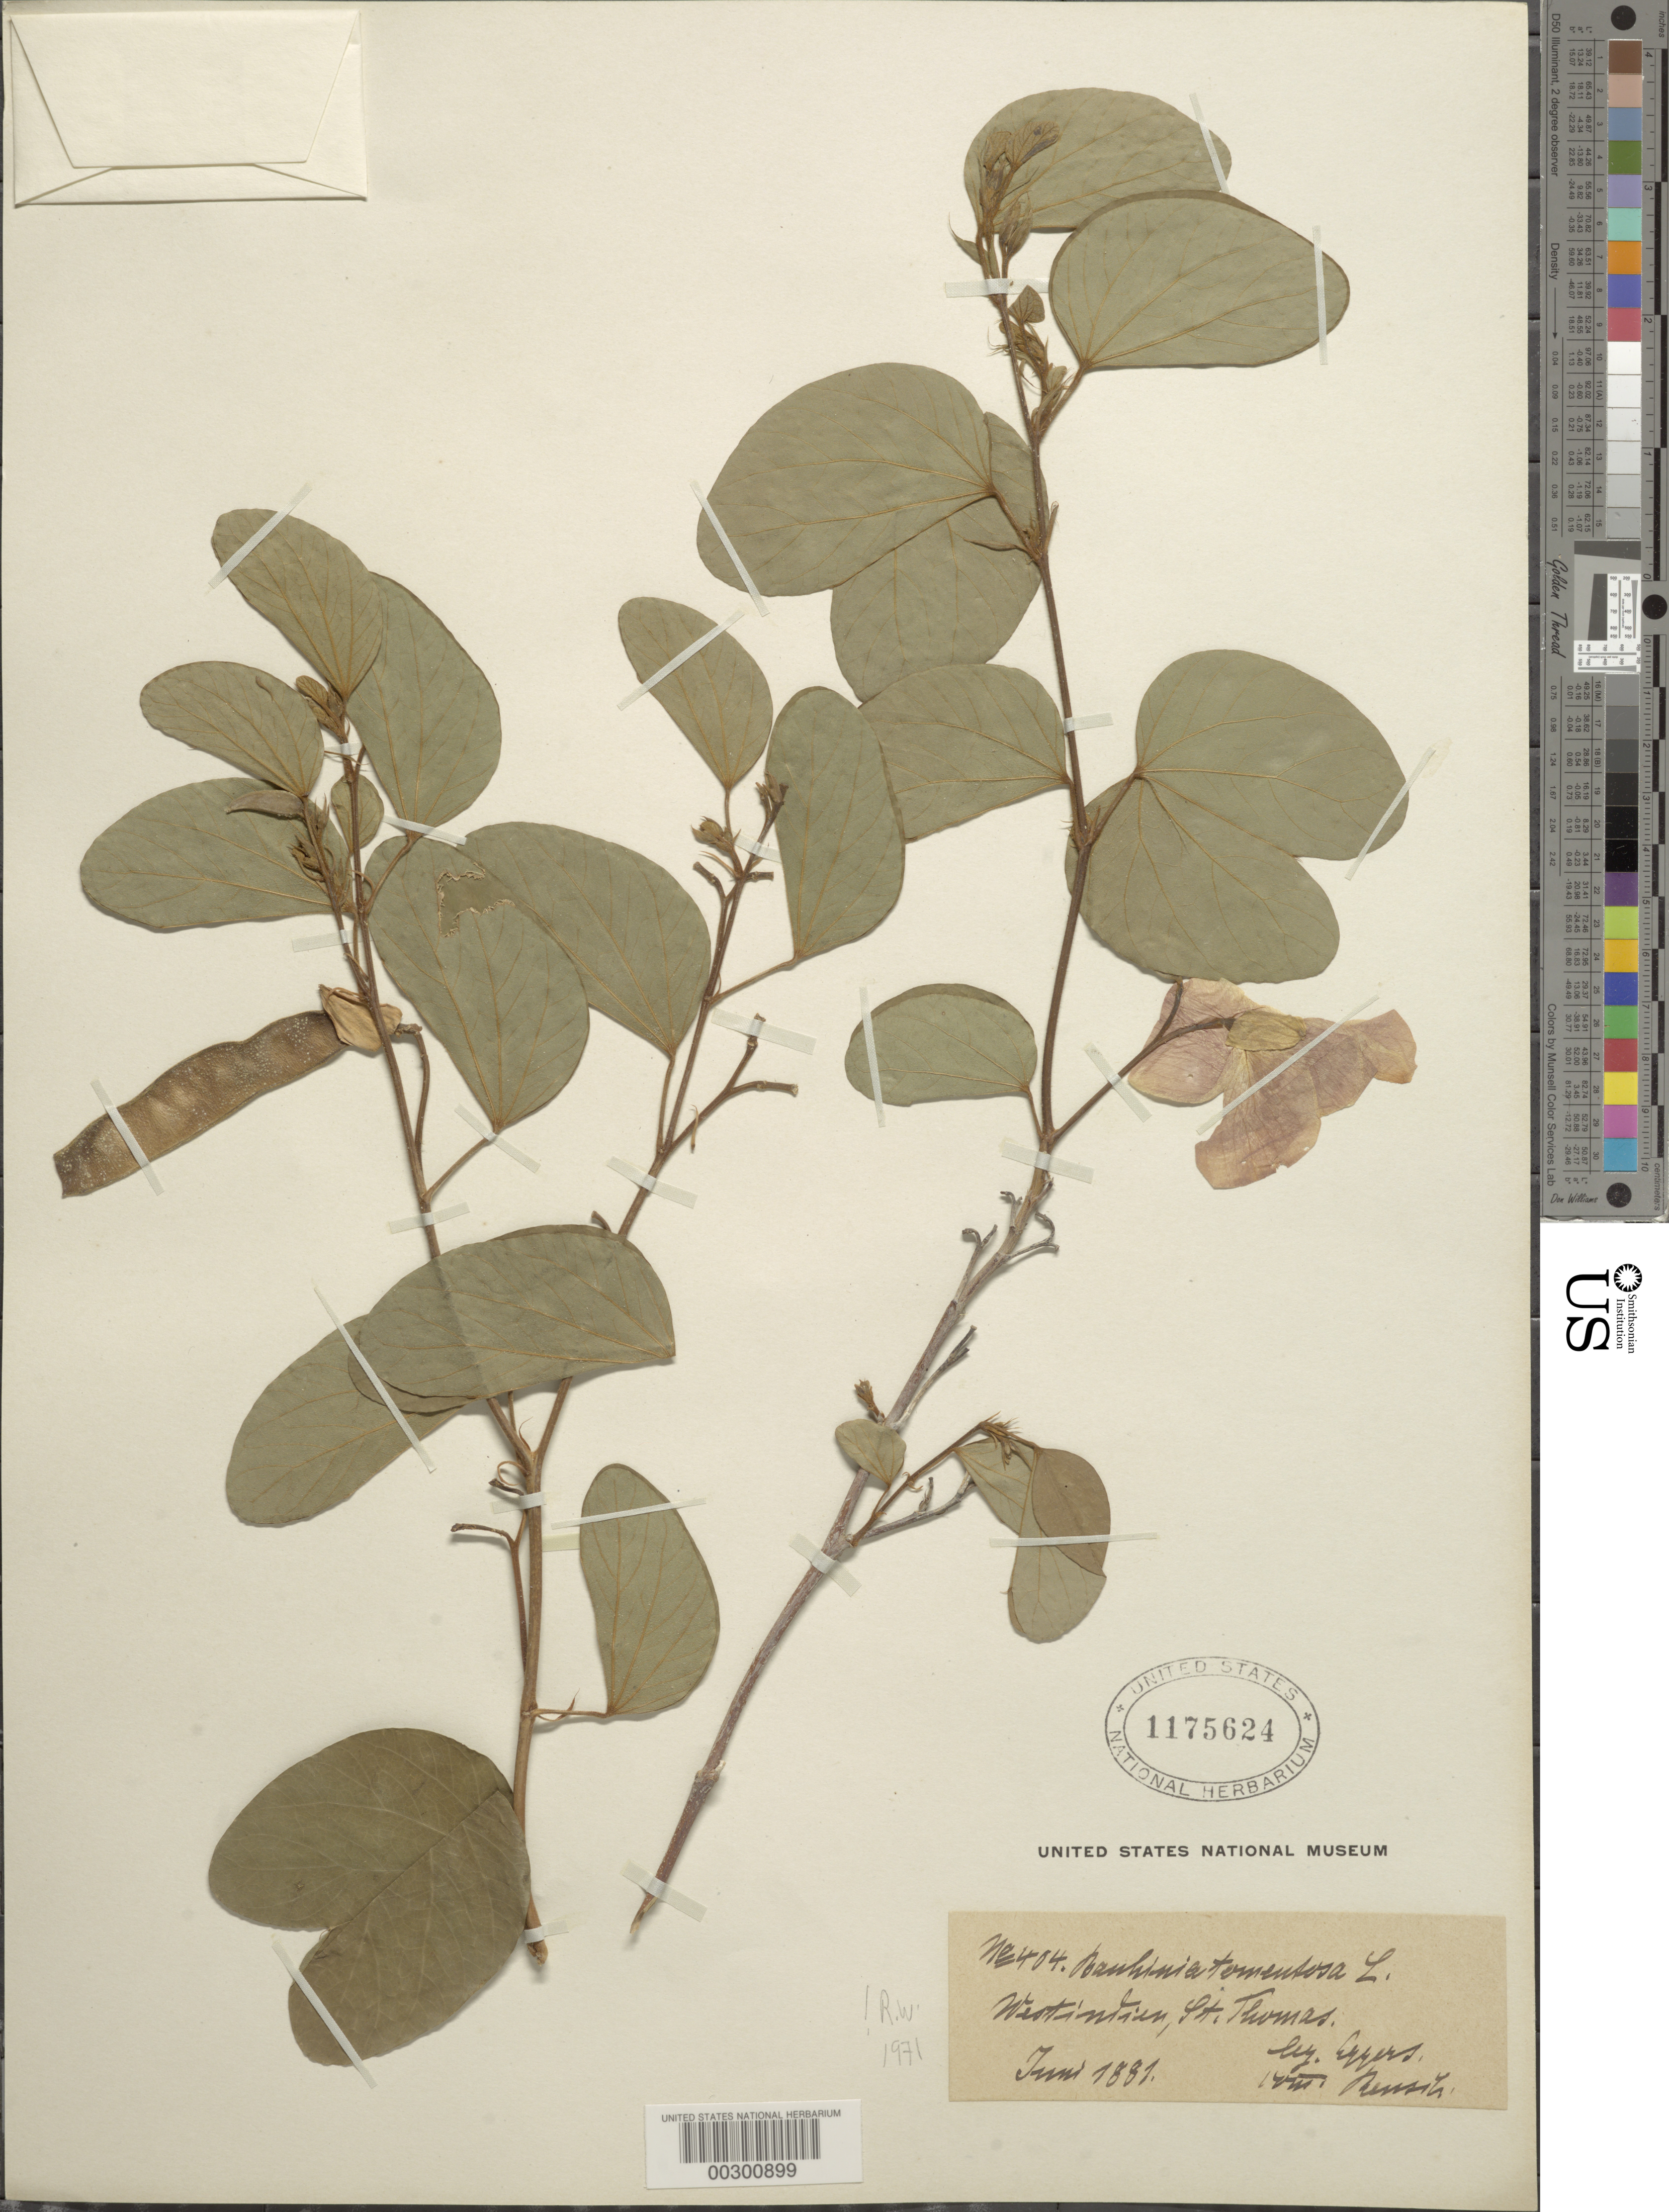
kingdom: Plantae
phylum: Tracheophyta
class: Magnoliopsida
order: Fabales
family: Fabaceae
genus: Bauhinia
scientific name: Bauhinia tomentosa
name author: L.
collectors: H. F. A. von Eggers & W. Reusch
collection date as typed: Jun 1881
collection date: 1881-06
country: U.S. Virgin Islands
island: St. Thomas Island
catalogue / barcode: US 1175624